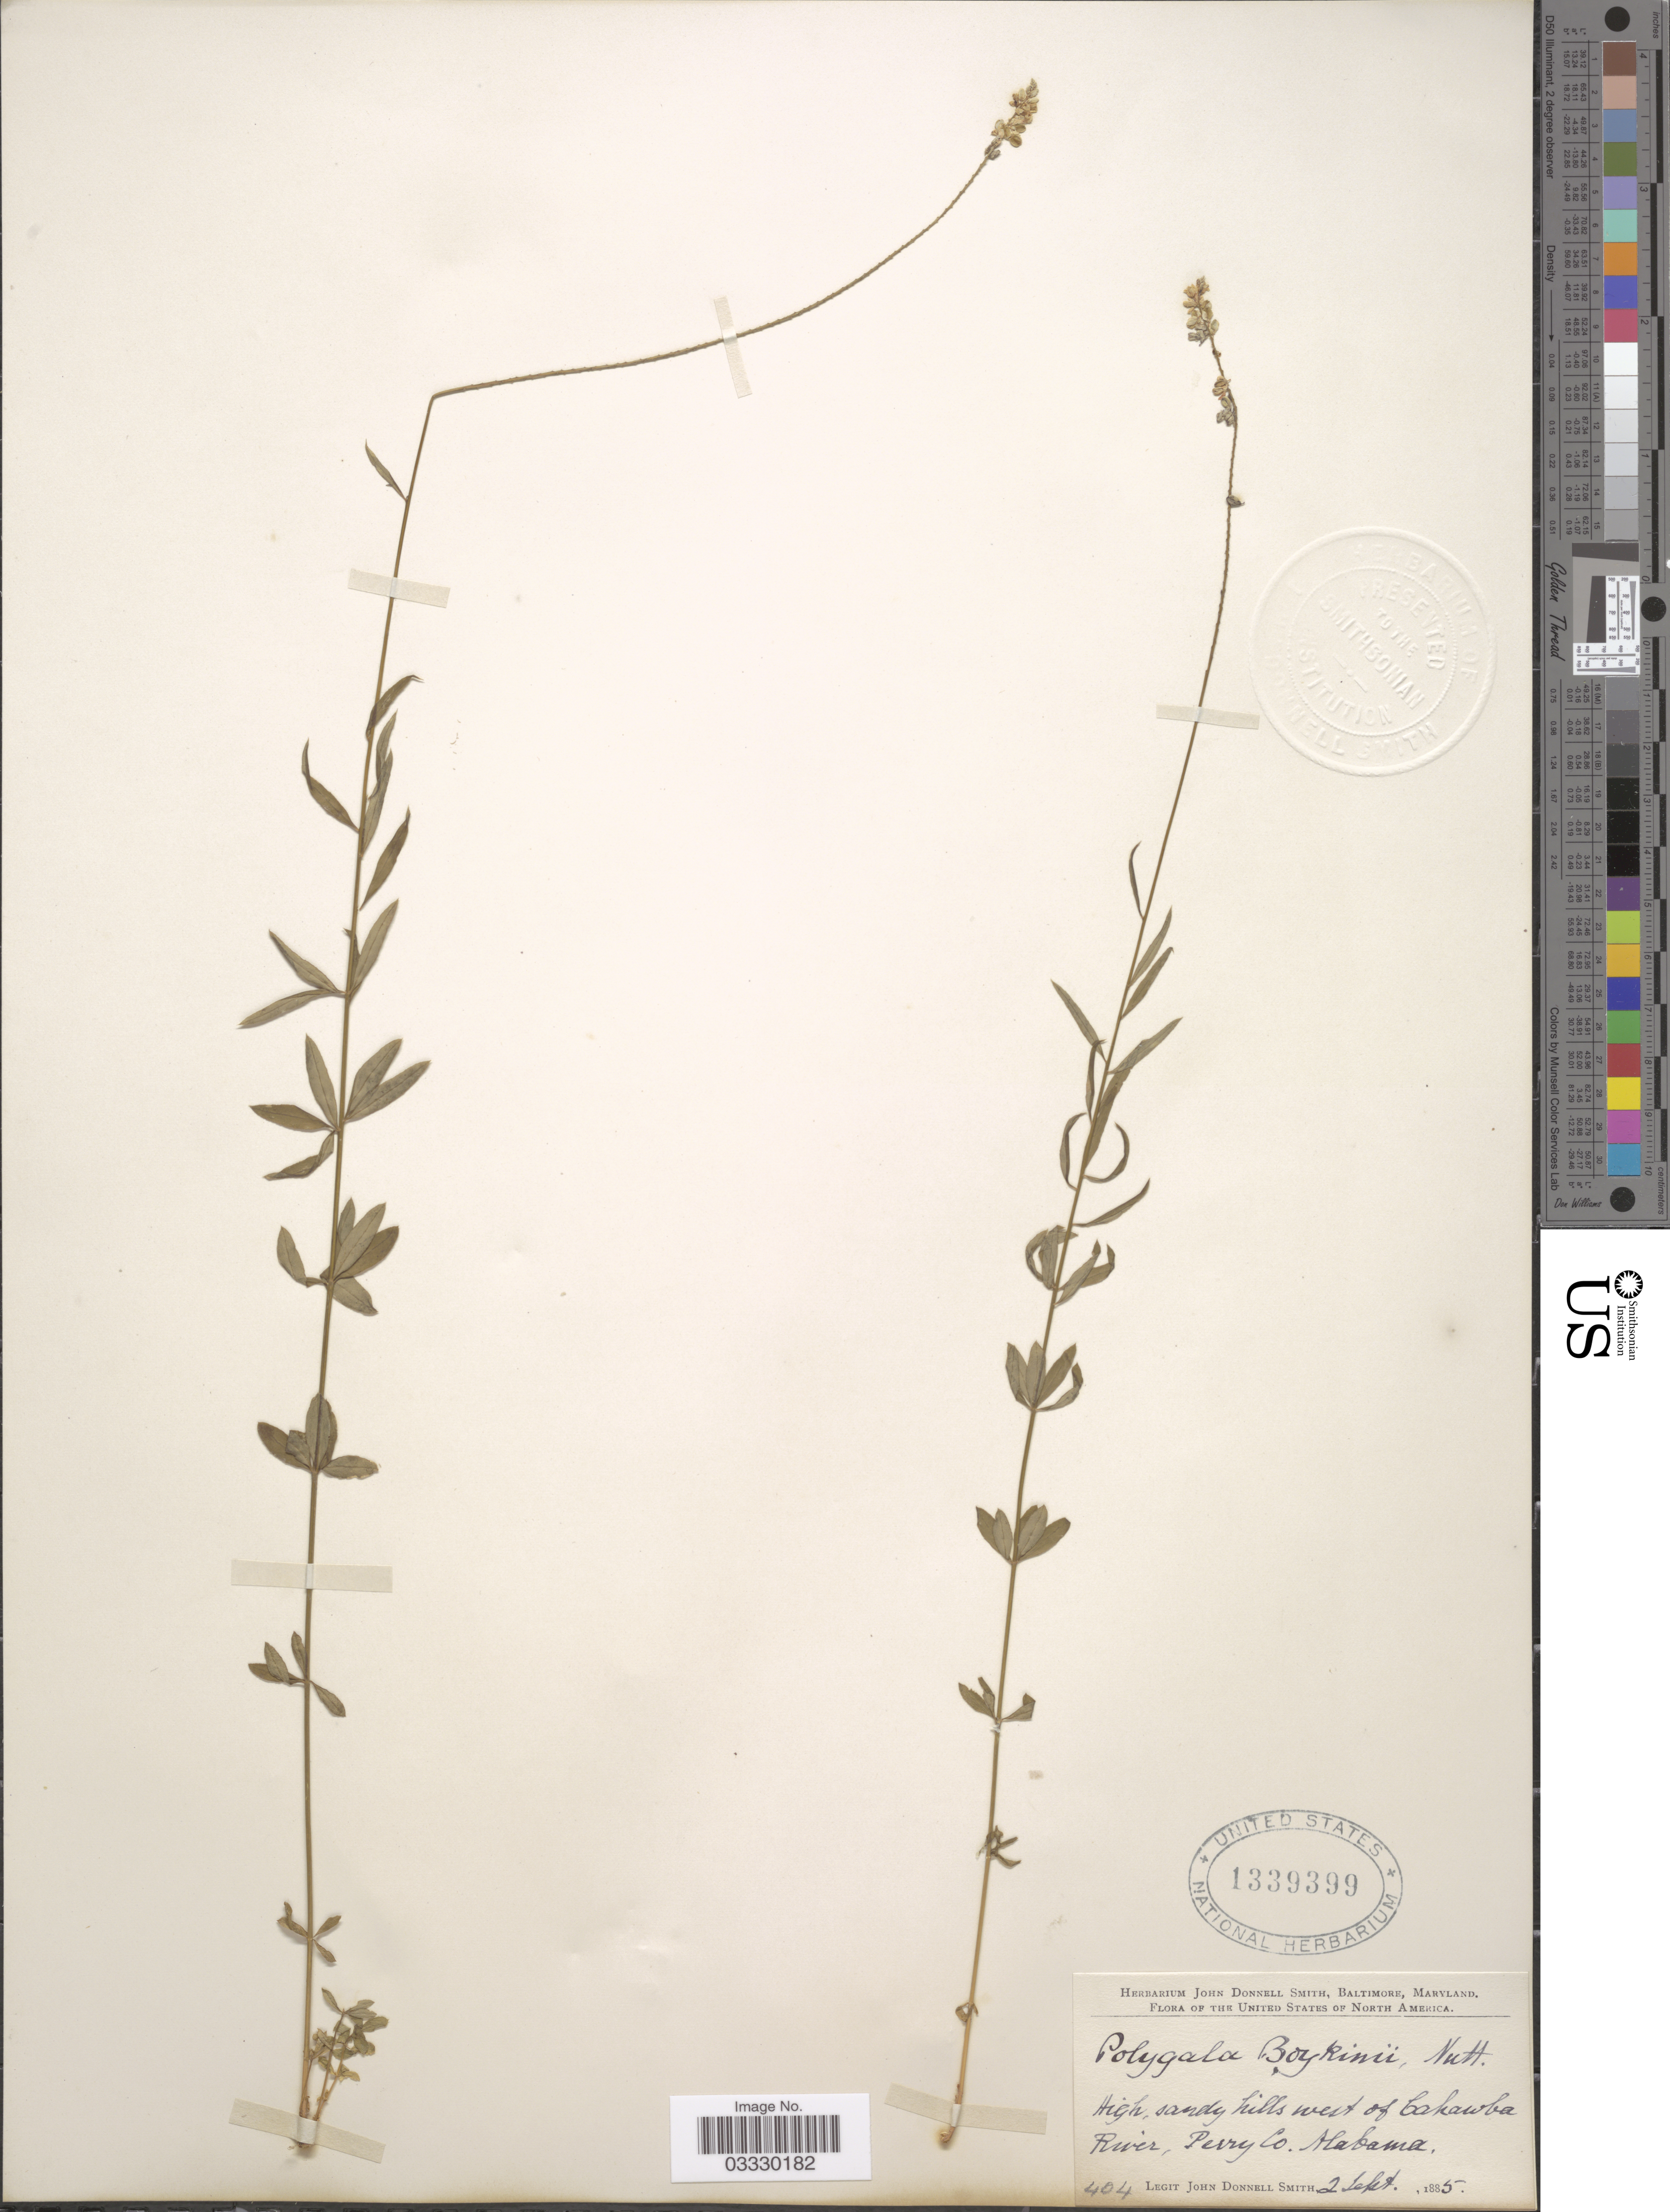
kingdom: Plantae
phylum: Tracheophyta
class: Magnoliopsida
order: Fabales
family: Polygalaceae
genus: Polygala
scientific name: Polygala boykinii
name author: Nutt.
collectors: J. Donnell Smith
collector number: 404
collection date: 1885-09-02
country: United States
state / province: Alabama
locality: High sandy hills west of Cahawba River, Perry Co.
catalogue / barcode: US 1339399